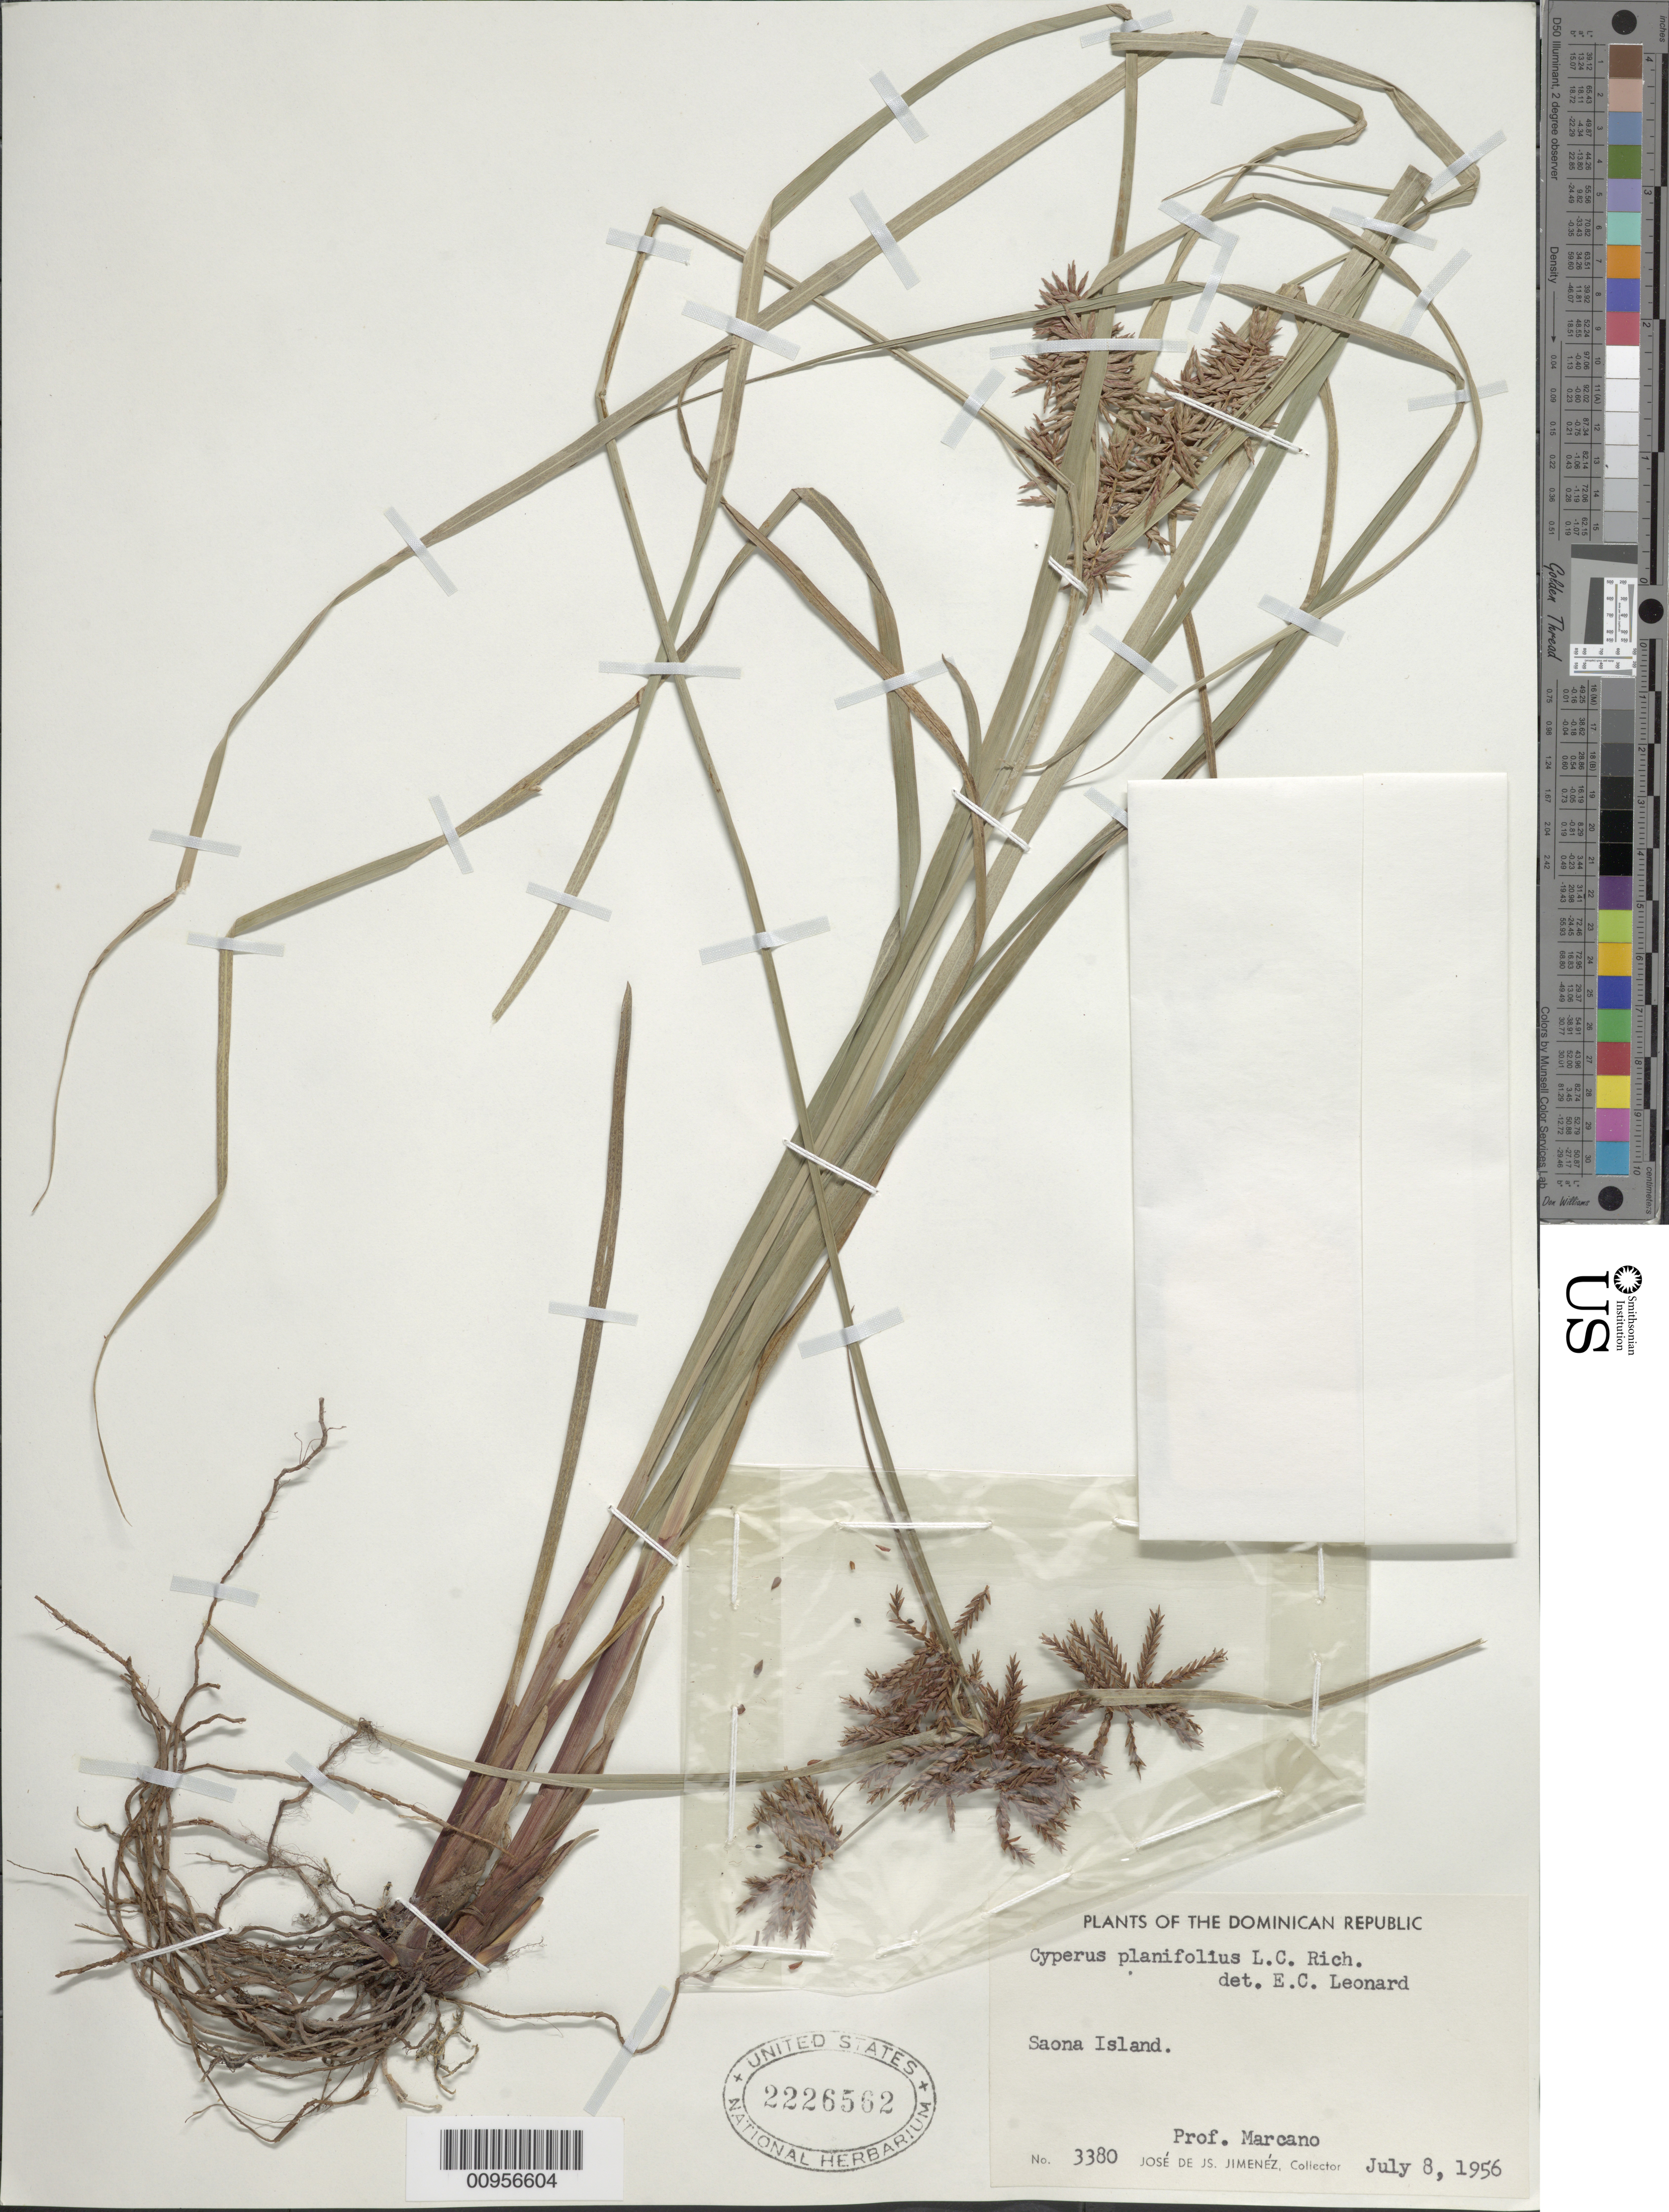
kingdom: Plantae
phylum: Tracheophyta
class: Liliopsida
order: Poales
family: Cyperaceae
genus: Cyperus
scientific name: Cyperus planifolius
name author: Rich.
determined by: Leonard, Emery C., (US)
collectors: J. J. Jiménez & P. Marcano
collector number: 3380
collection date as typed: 08 Jul 1956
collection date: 1956-07-08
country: Dominican Republic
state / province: La Romana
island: Saona I.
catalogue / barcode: US 2226562